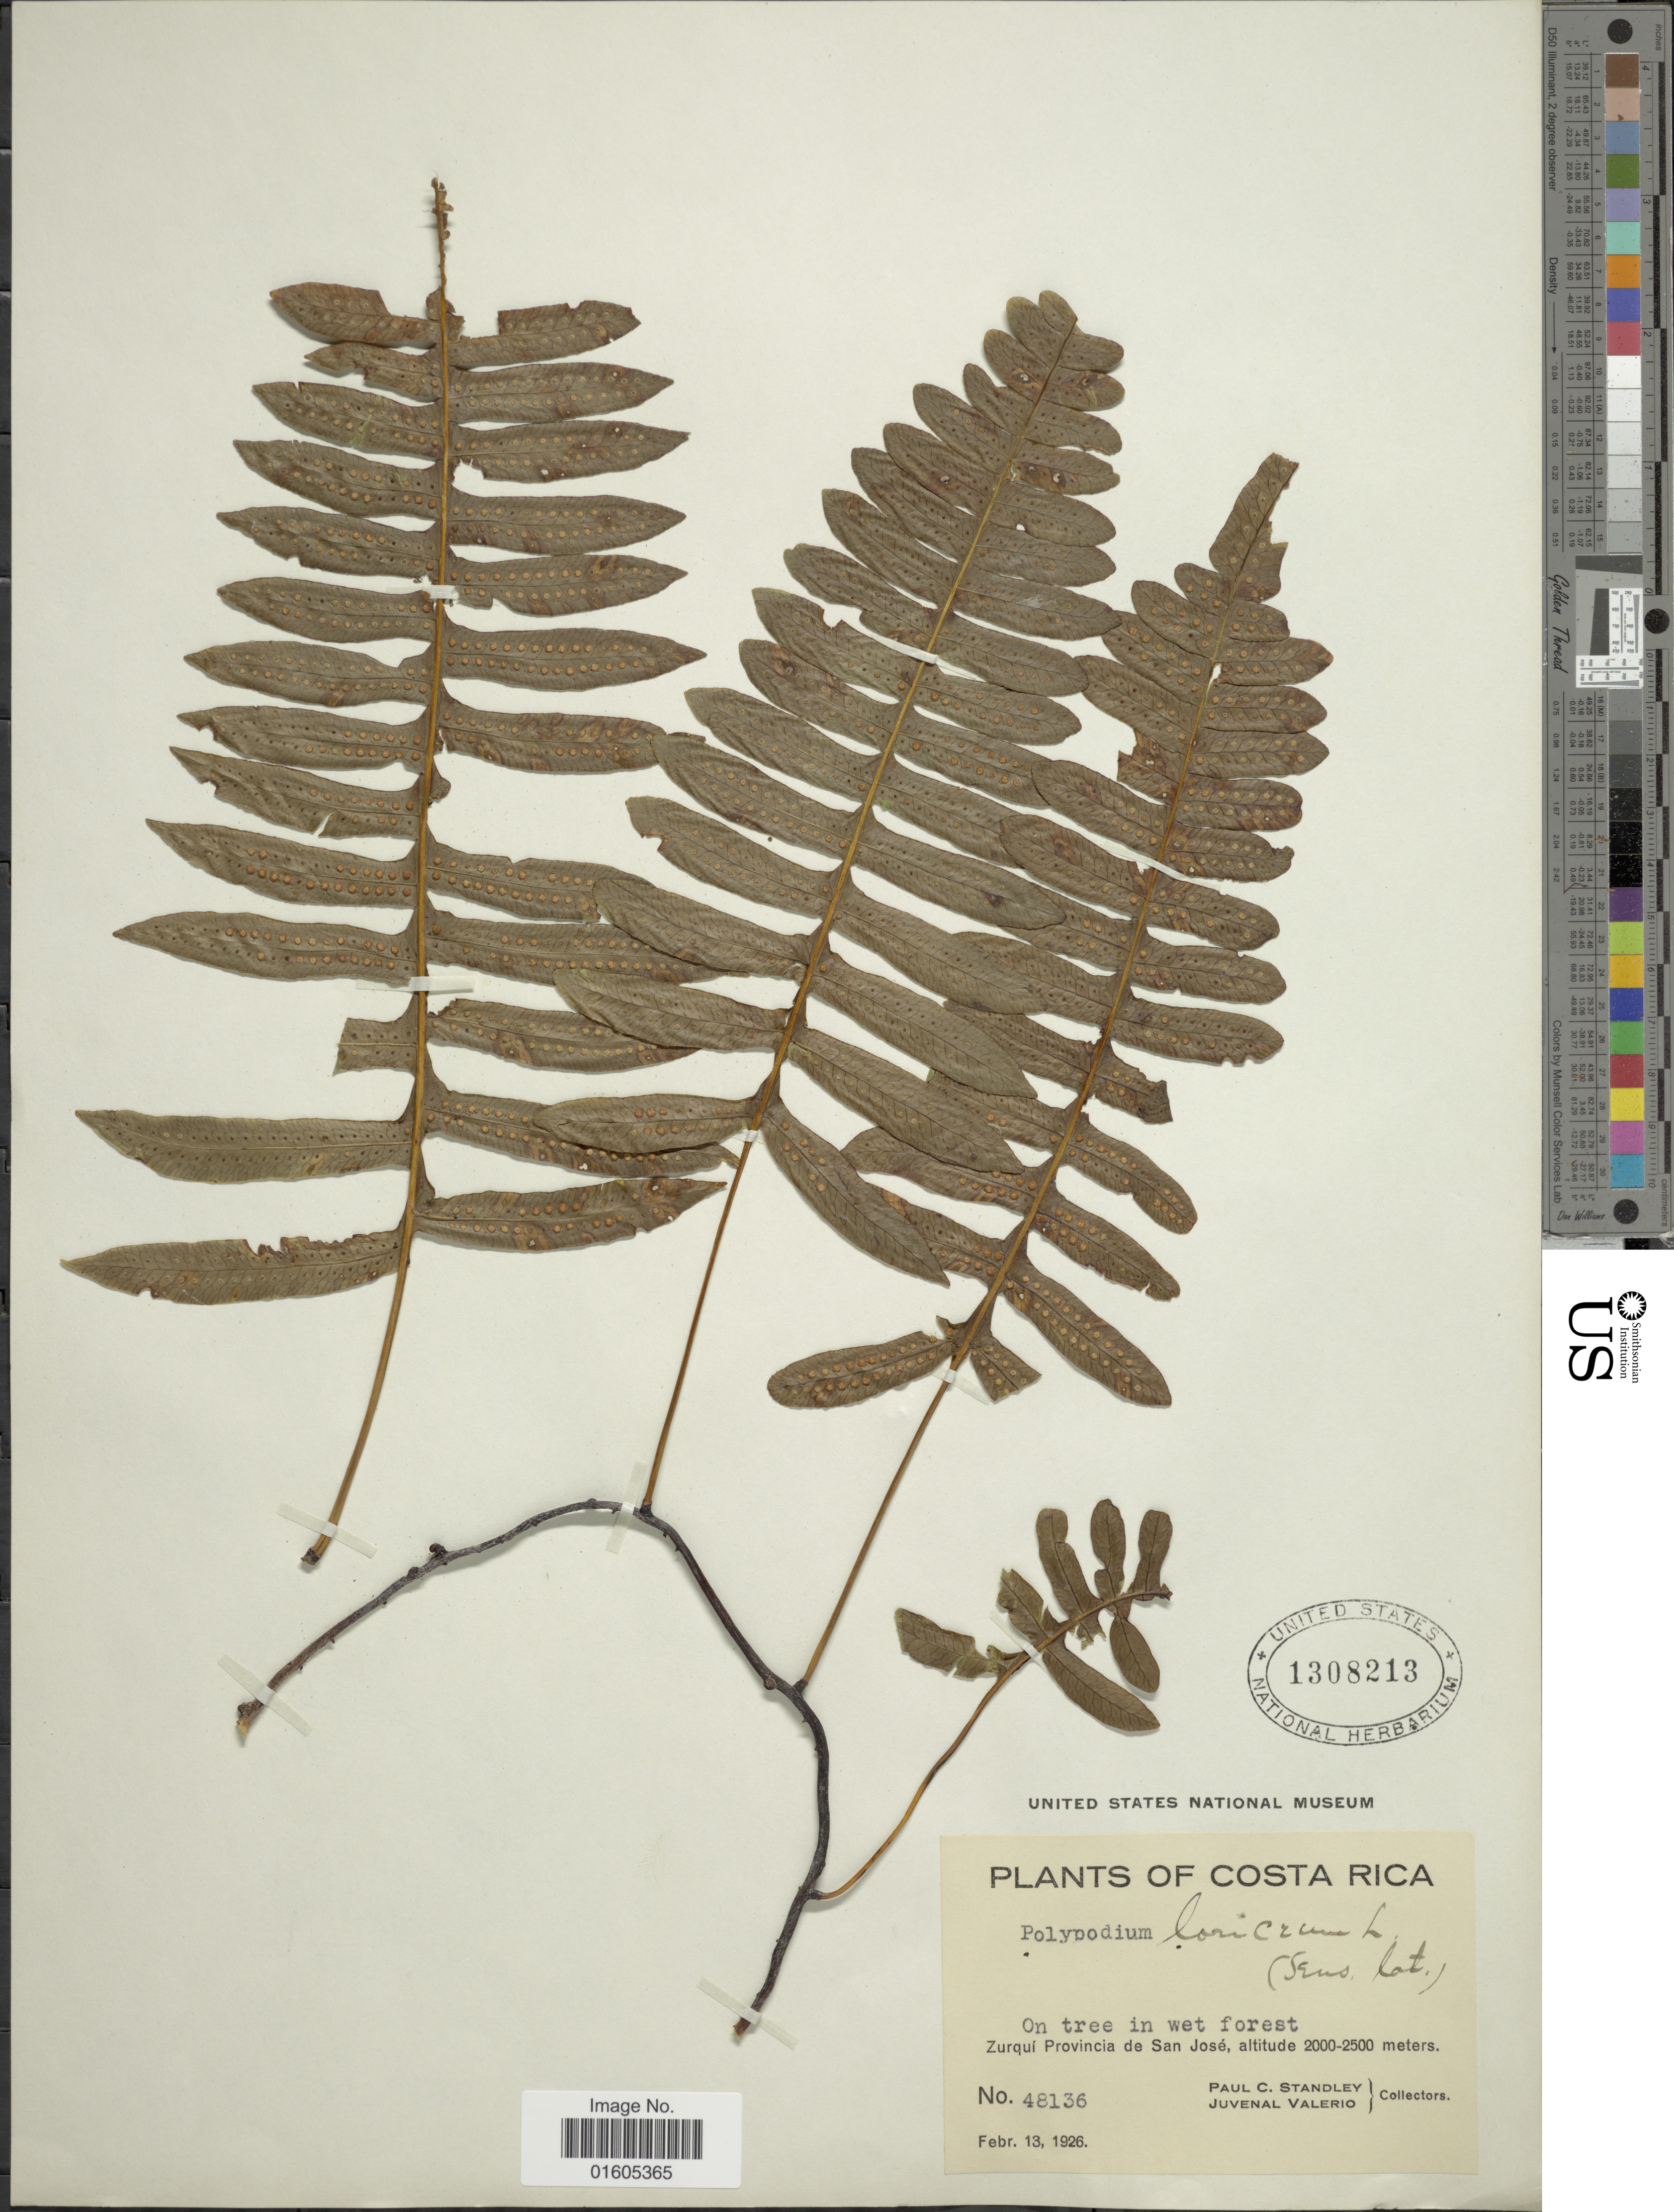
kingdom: Plantae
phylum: Tracheophyta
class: Polypodiopsida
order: Polypodiales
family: Polypodiaceae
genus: Serpocaulon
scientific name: Serpocaulon ptilorhizon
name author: (Christ) A.R. Sm.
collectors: P. C. Standley & J. Valerio R.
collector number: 48136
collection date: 1926-02-13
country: Costa Rica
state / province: San José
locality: Zurquí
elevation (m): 2000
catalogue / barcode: US 1308213